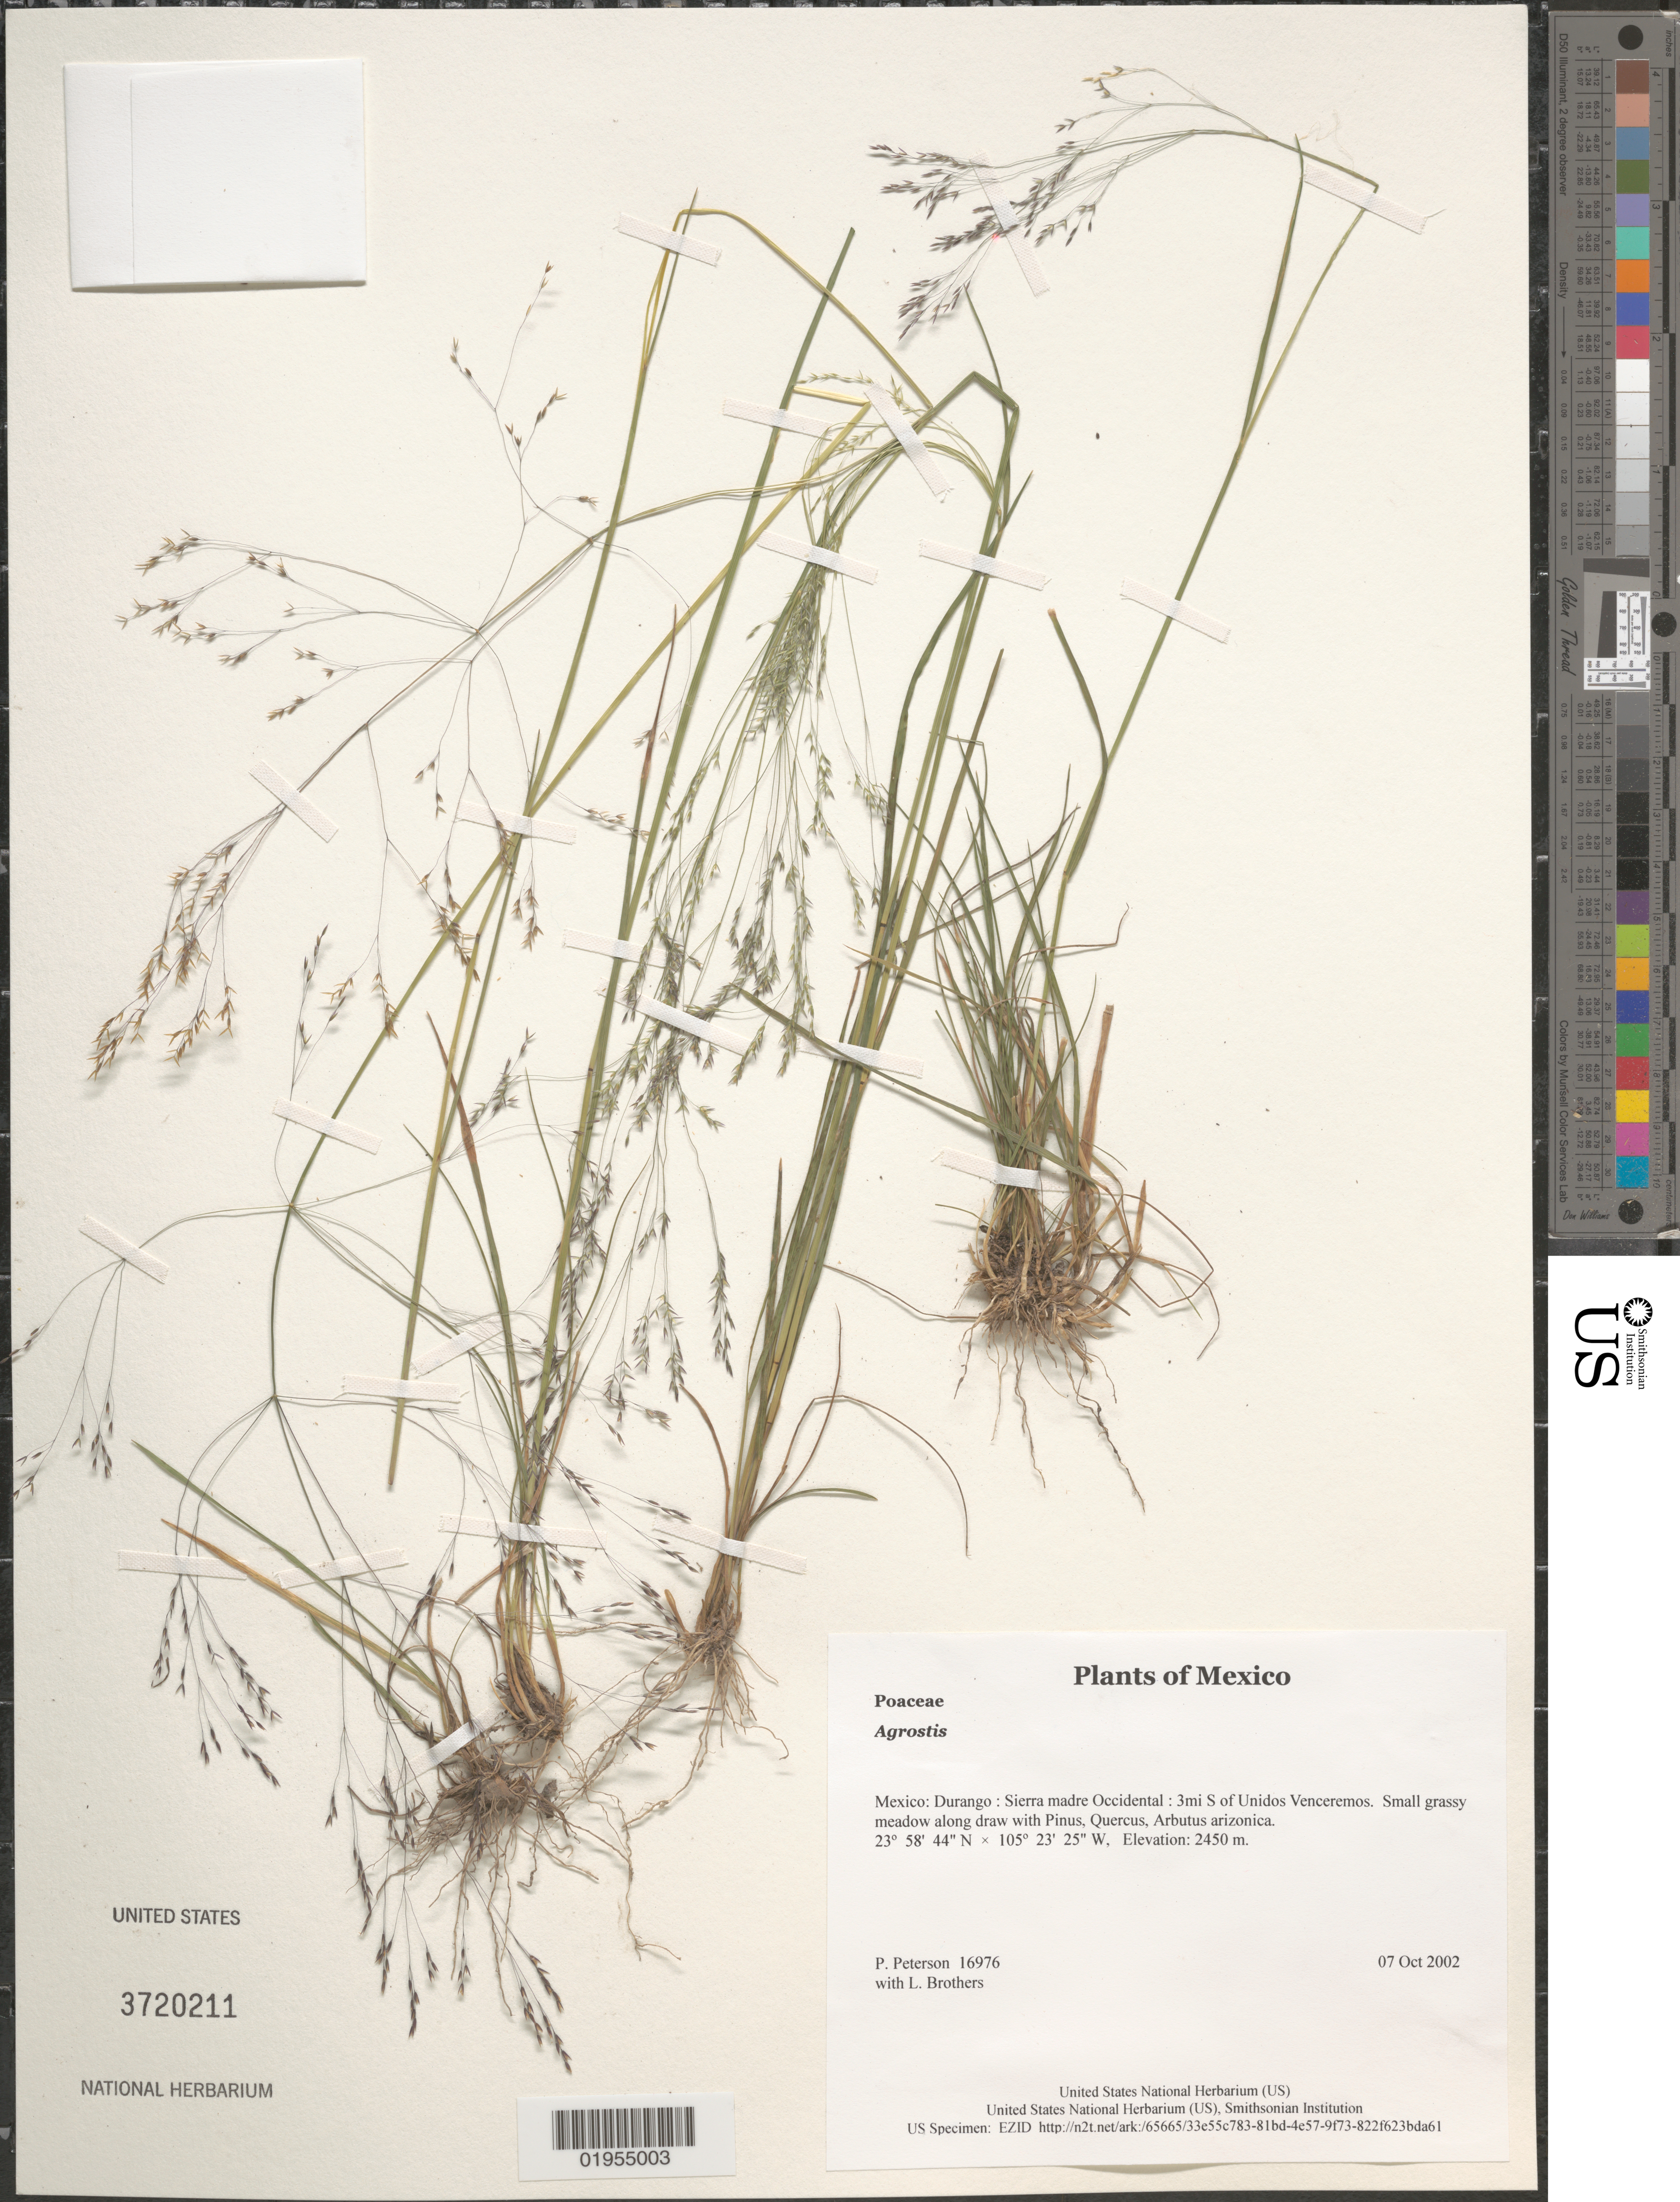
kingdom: Plantae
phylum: Tracheophyta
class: Liliopsida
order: Poales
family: Poaceae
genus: Agrostis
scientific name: Agrostis sp.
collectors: P. M. Peterson & L. E. Brothers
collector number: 16976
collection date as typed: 07 Oct 2002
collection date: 2002-10-07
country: Mexico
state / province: Durango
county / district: Sierra madre Occidental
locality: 3mi S of Unidos Venceremos. Small grassy meadow along draw with Pinus, Quercus, Arbutus arizonica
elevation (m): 2450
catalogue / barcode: US 3720211